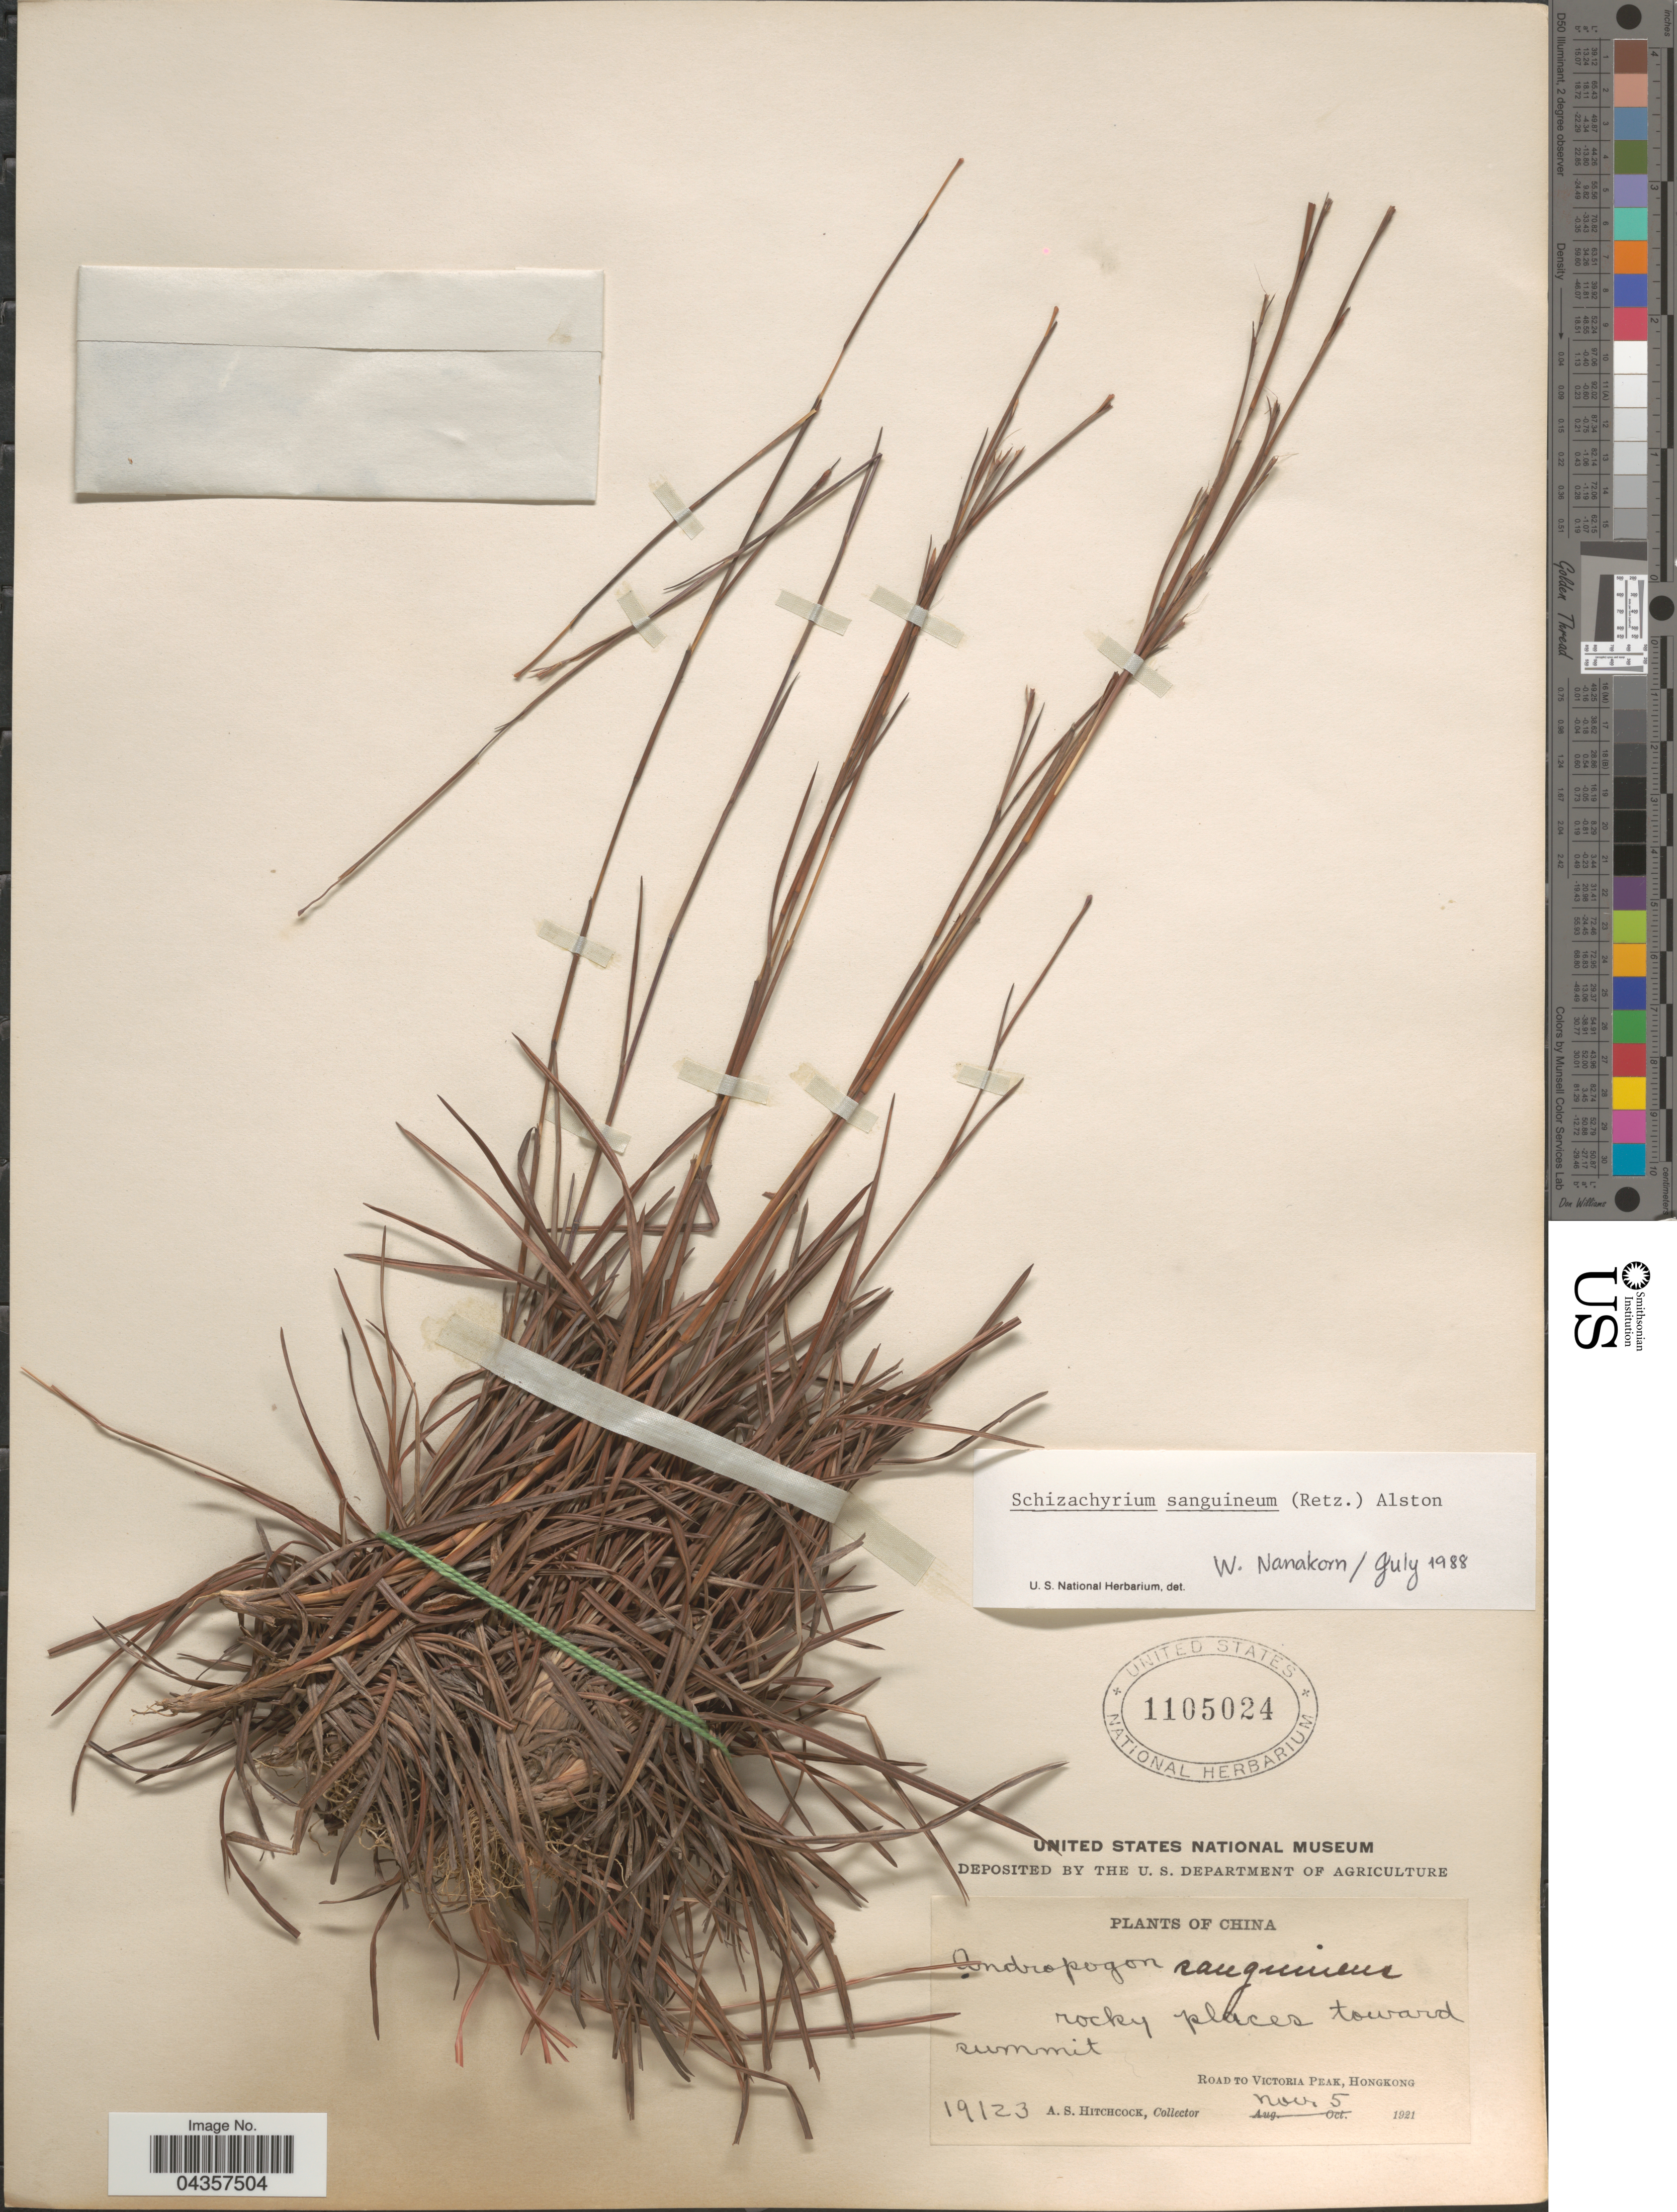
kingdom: Plantae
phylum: Tracheophyta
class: Liliopsida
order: Poales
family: Poaceae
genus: Schizachyrium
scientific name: Schizachyrium sanguineum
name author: (Retz.) Alston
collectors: A. S. Hitchcock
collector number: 19123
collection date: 1921-11-05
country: China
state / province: Hong Kong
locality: Rocky places toward summit. Road to Victoria Peak, Hongkong.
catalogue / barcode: US 1105024